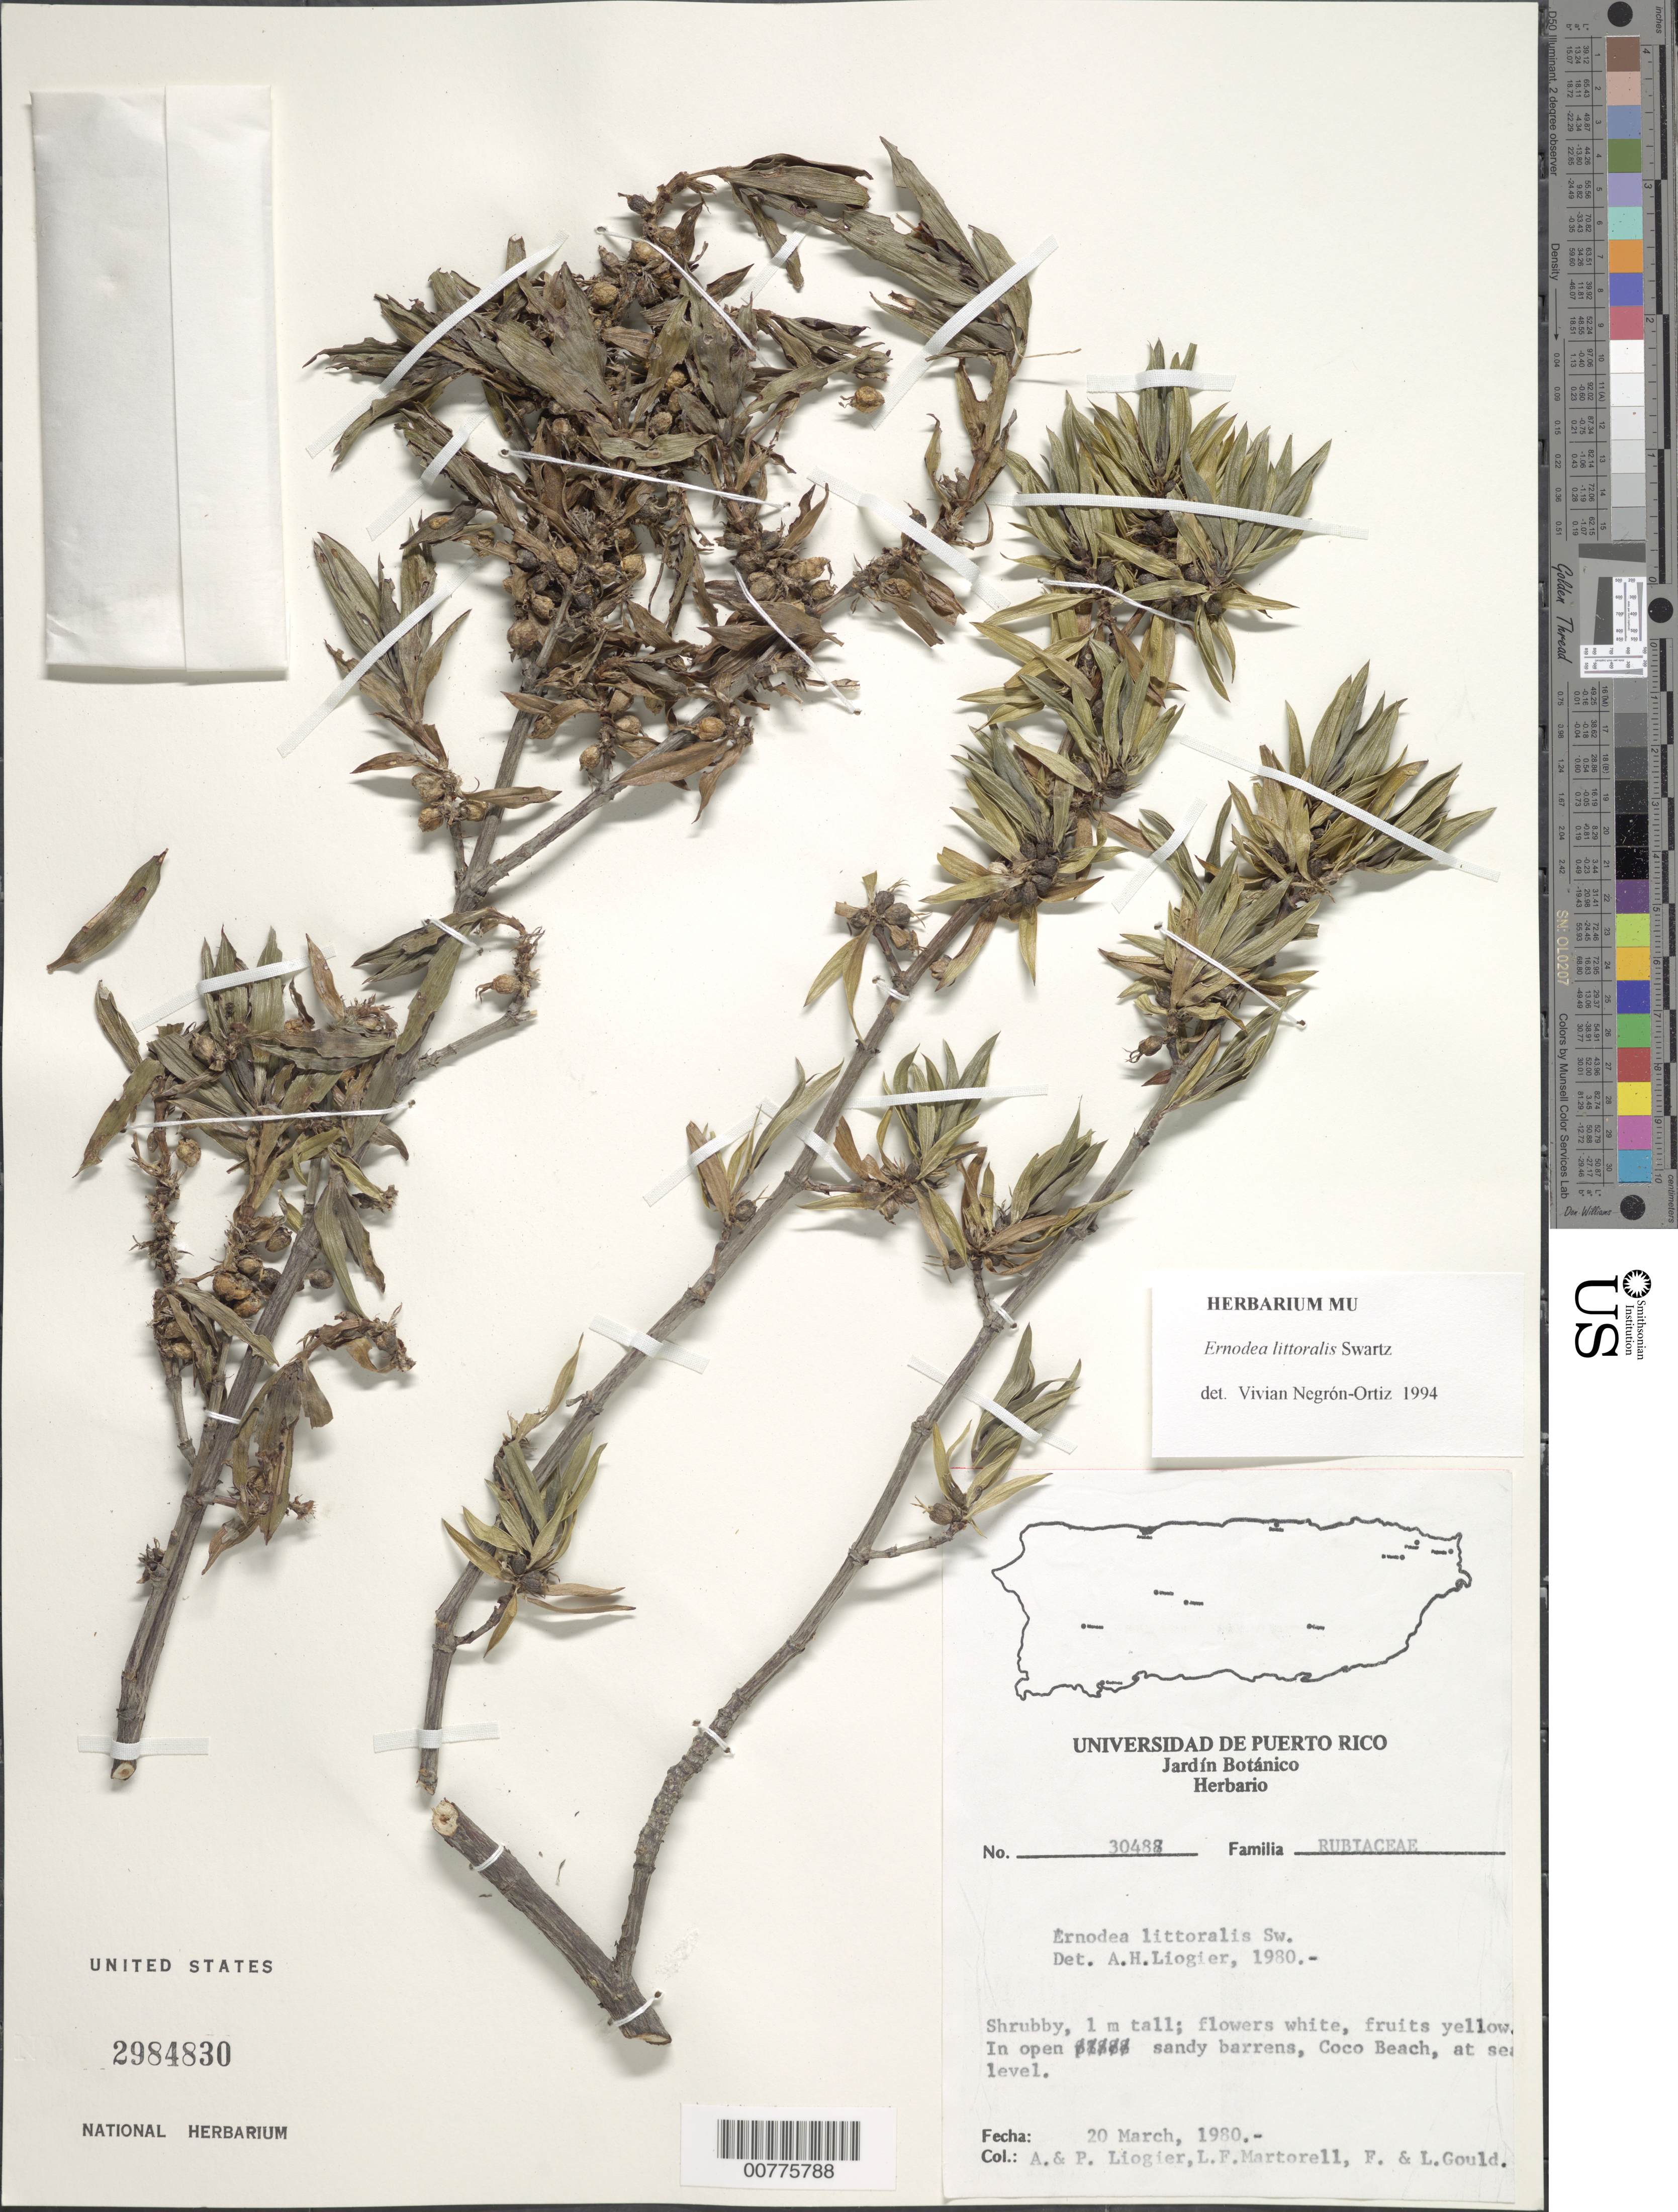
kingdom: Plantae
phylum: Tracheophyta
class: Magnoliopsida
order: Gentianales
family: Rubiaceae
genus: Ernodea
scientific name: Ernodea littoralis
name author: Sw.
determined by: Negrón-Ortiz, V.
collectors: A. H. Liogier & M. P. Liogier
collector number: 30487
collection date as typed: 20 Mar 1980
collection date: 1980-03-20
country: Puerto Rico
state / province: Río Grande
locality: Coco Beach, at sea level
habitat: In open sandy barrens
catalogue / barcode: US 2984830